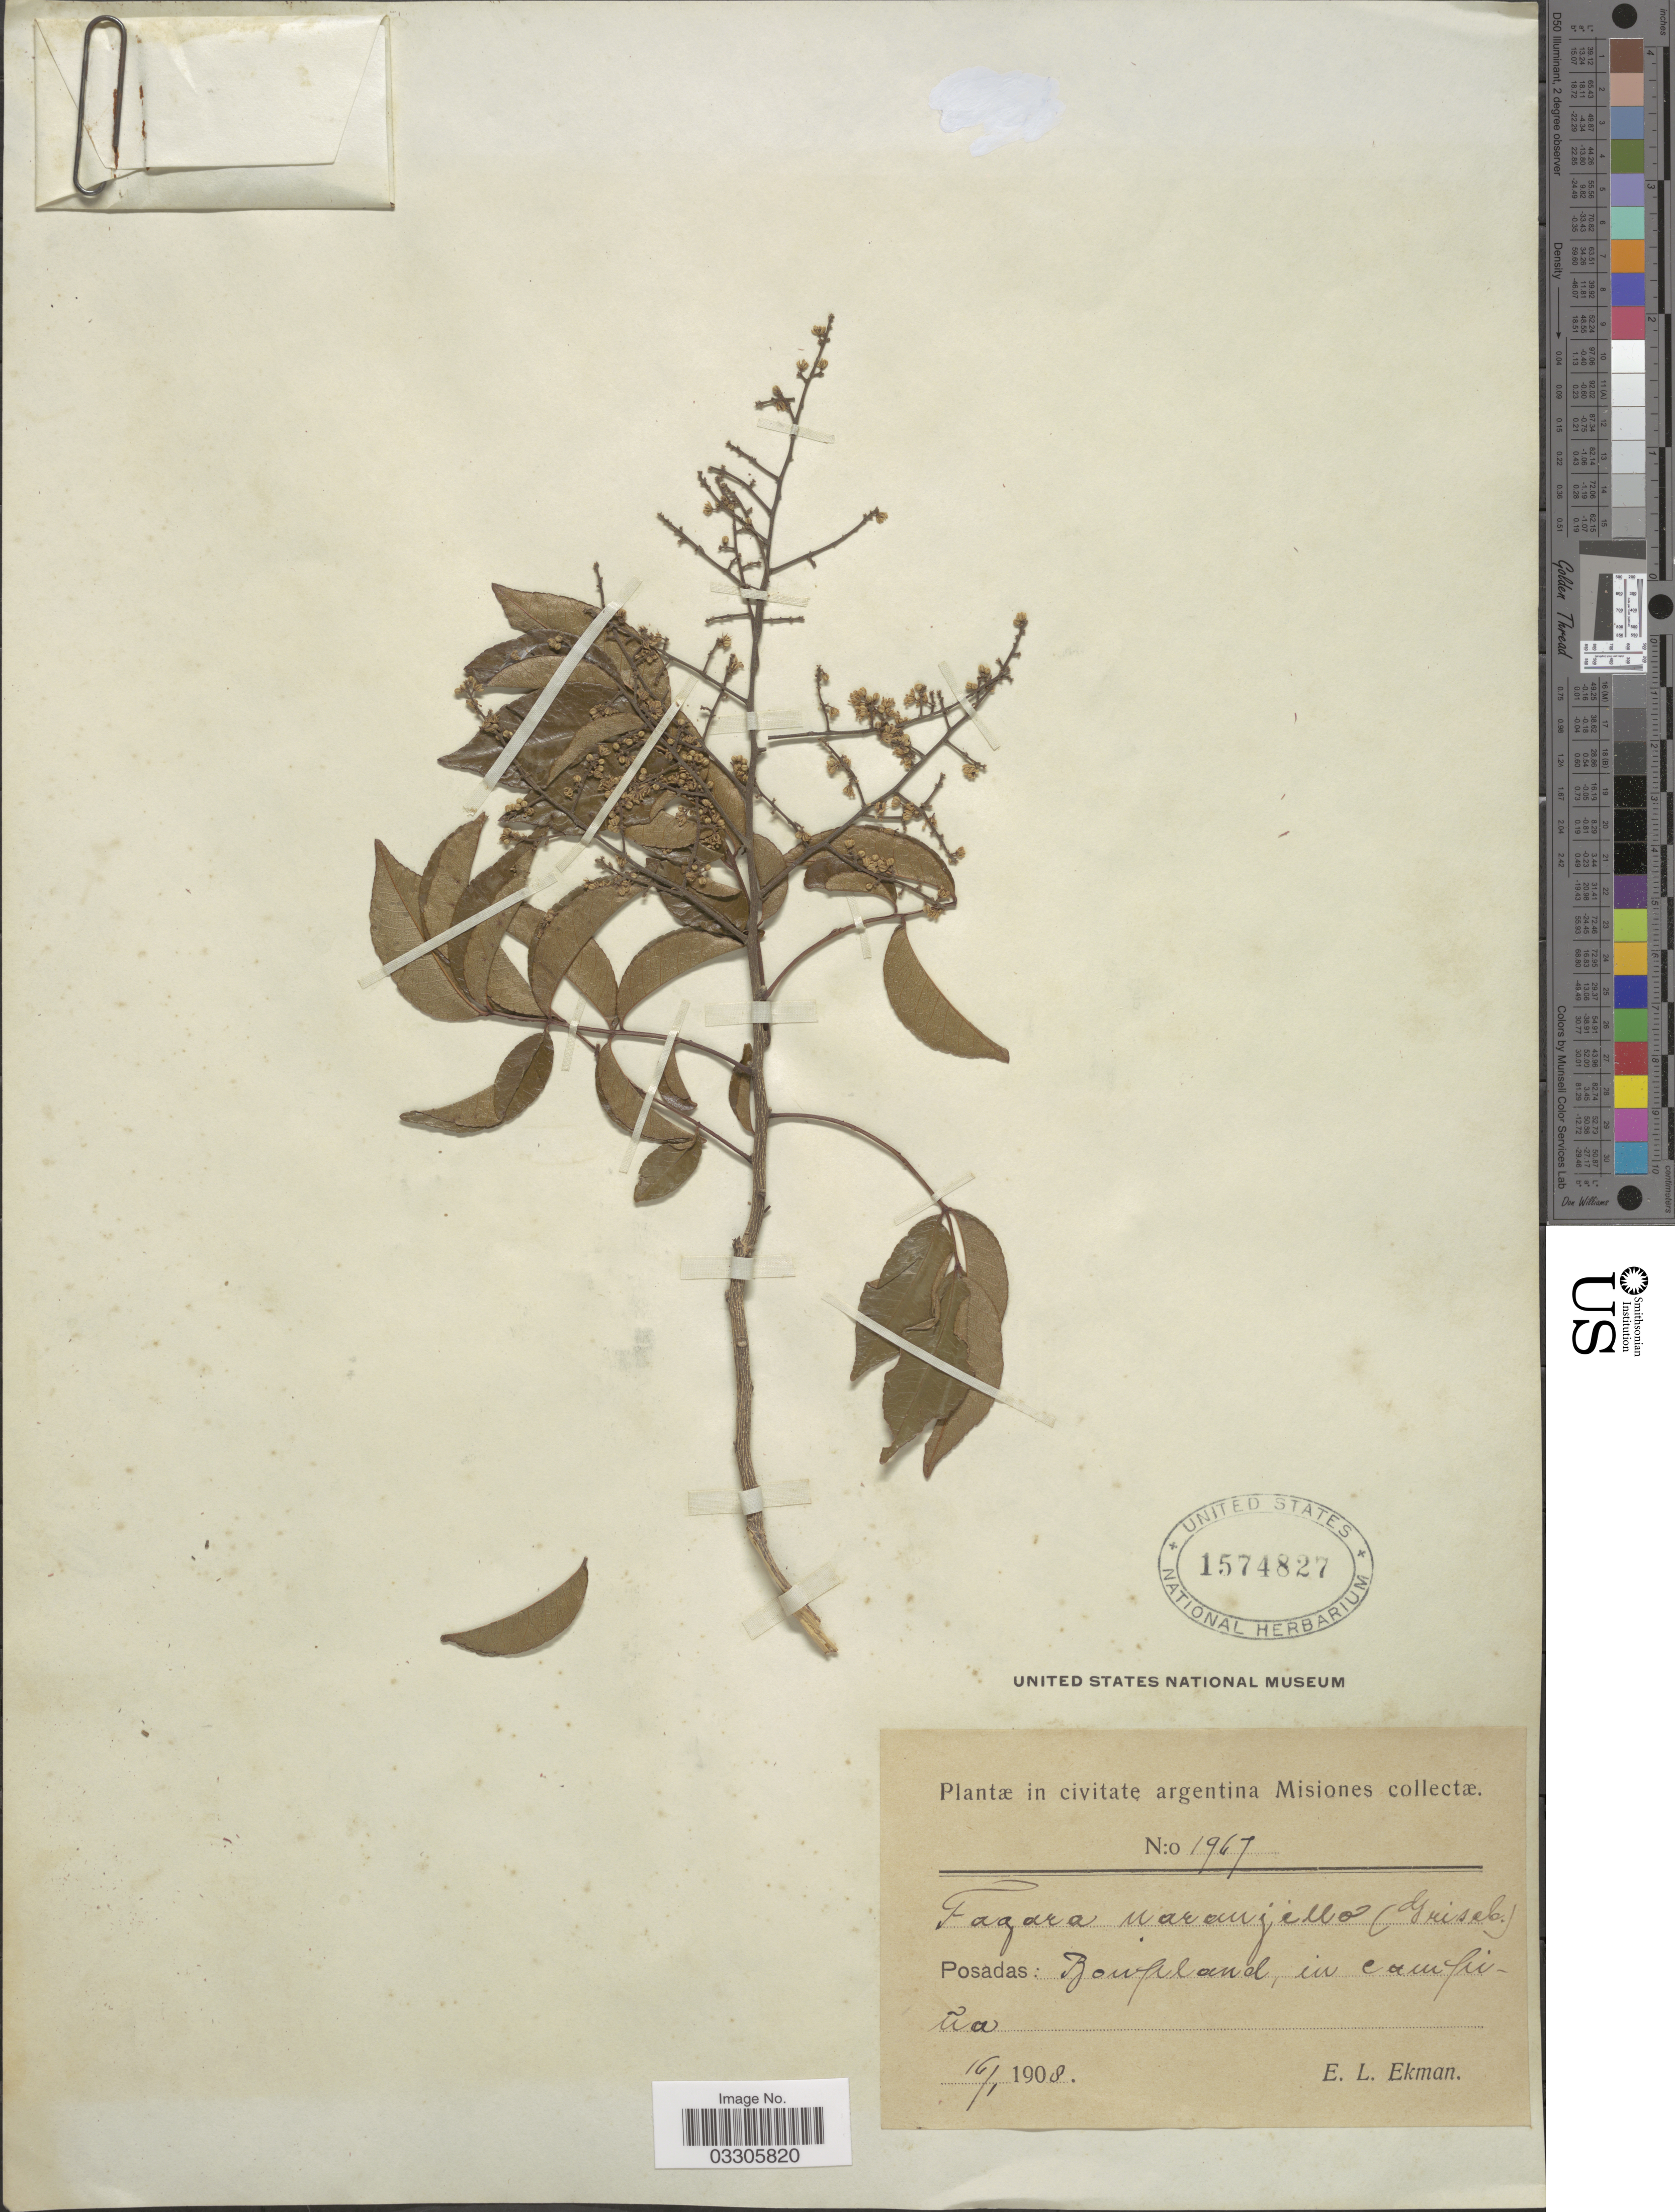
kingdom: Plantae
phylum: Tracheophyta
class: Magnoliopsida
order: Sapindales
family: Rutaceae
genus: Zanthoxylum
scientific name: Zanthoxylum naranjillo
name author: Griseb.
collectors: E. L. Ekman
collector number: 1967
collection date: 1908-01-16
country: Argentina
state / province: Misiones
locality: Posadas: Bonpland.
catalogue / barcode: US 1574827